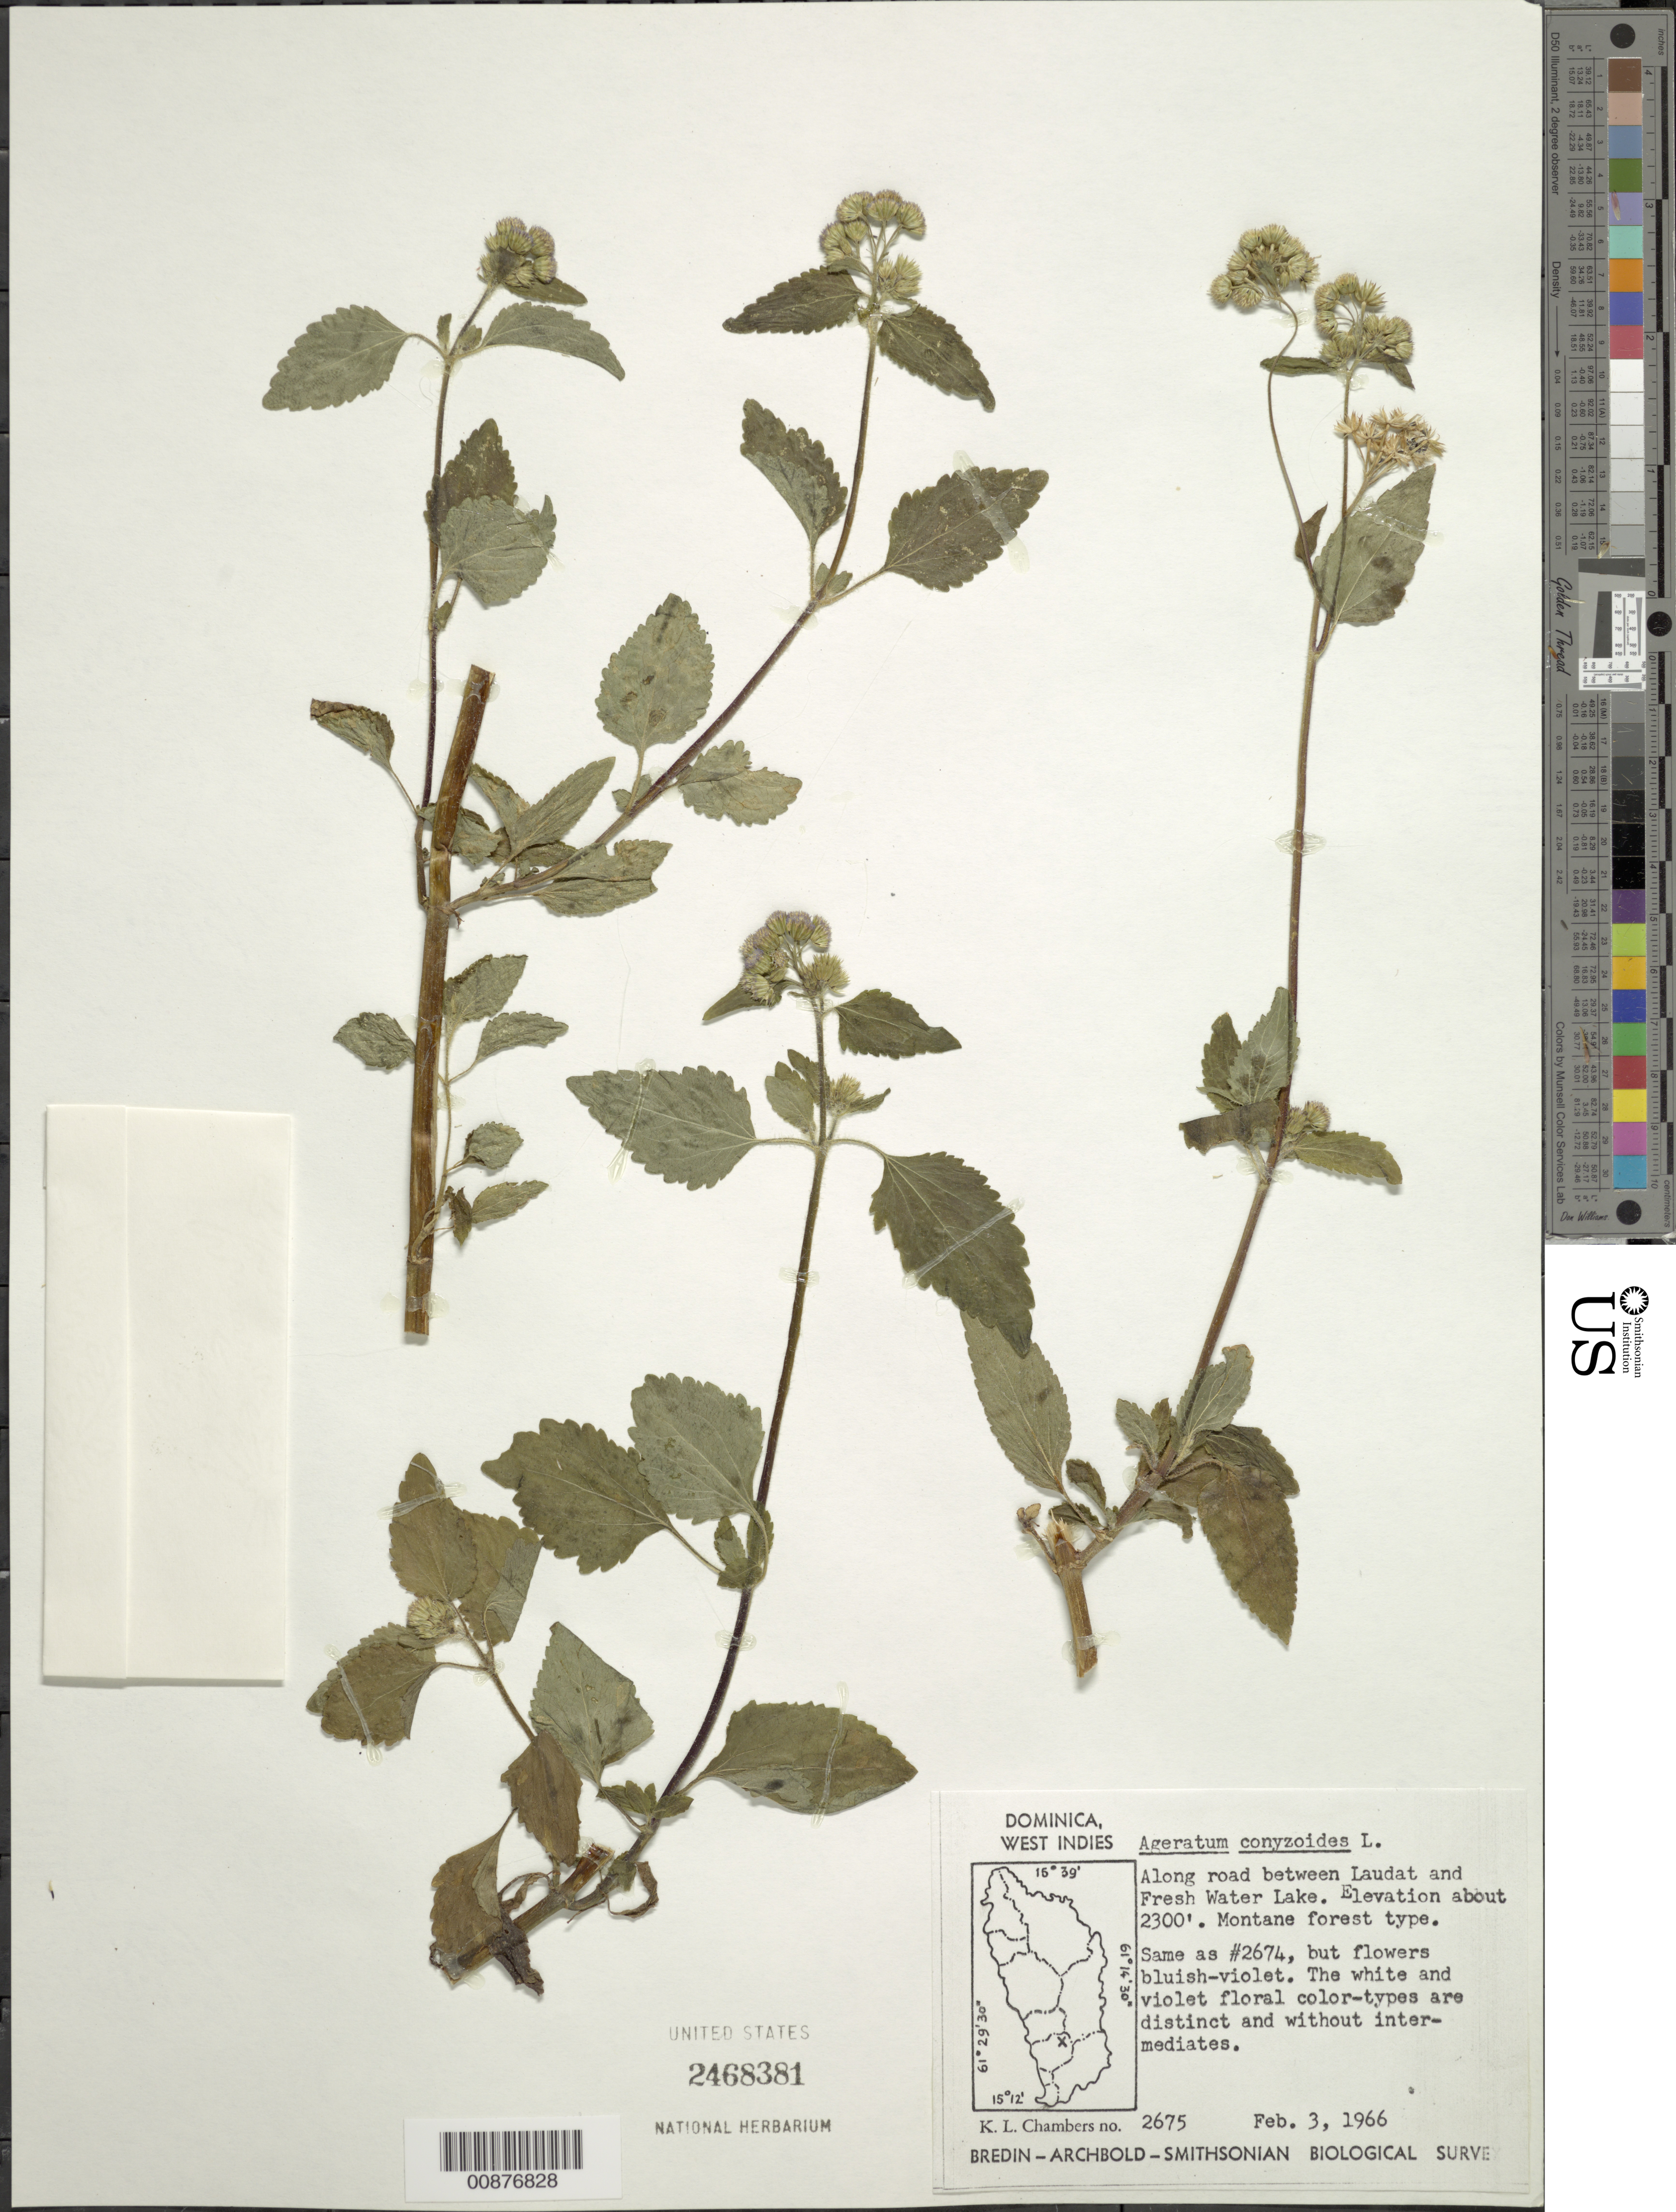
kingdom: Plantae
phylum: Tracheophyta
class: Magnoliopsida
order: Asterales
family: Asteraceae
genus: Ageratum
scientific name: Ageratum conyzoides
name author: L.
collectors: K. L. Chambers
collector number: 2675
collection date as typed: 03 Feb 1966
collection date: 1966-02-03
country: Dominica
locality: Along road between Laudat and Fresh Water Lake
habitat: Montane forest, along road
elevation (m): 701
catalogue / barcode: US 2468381